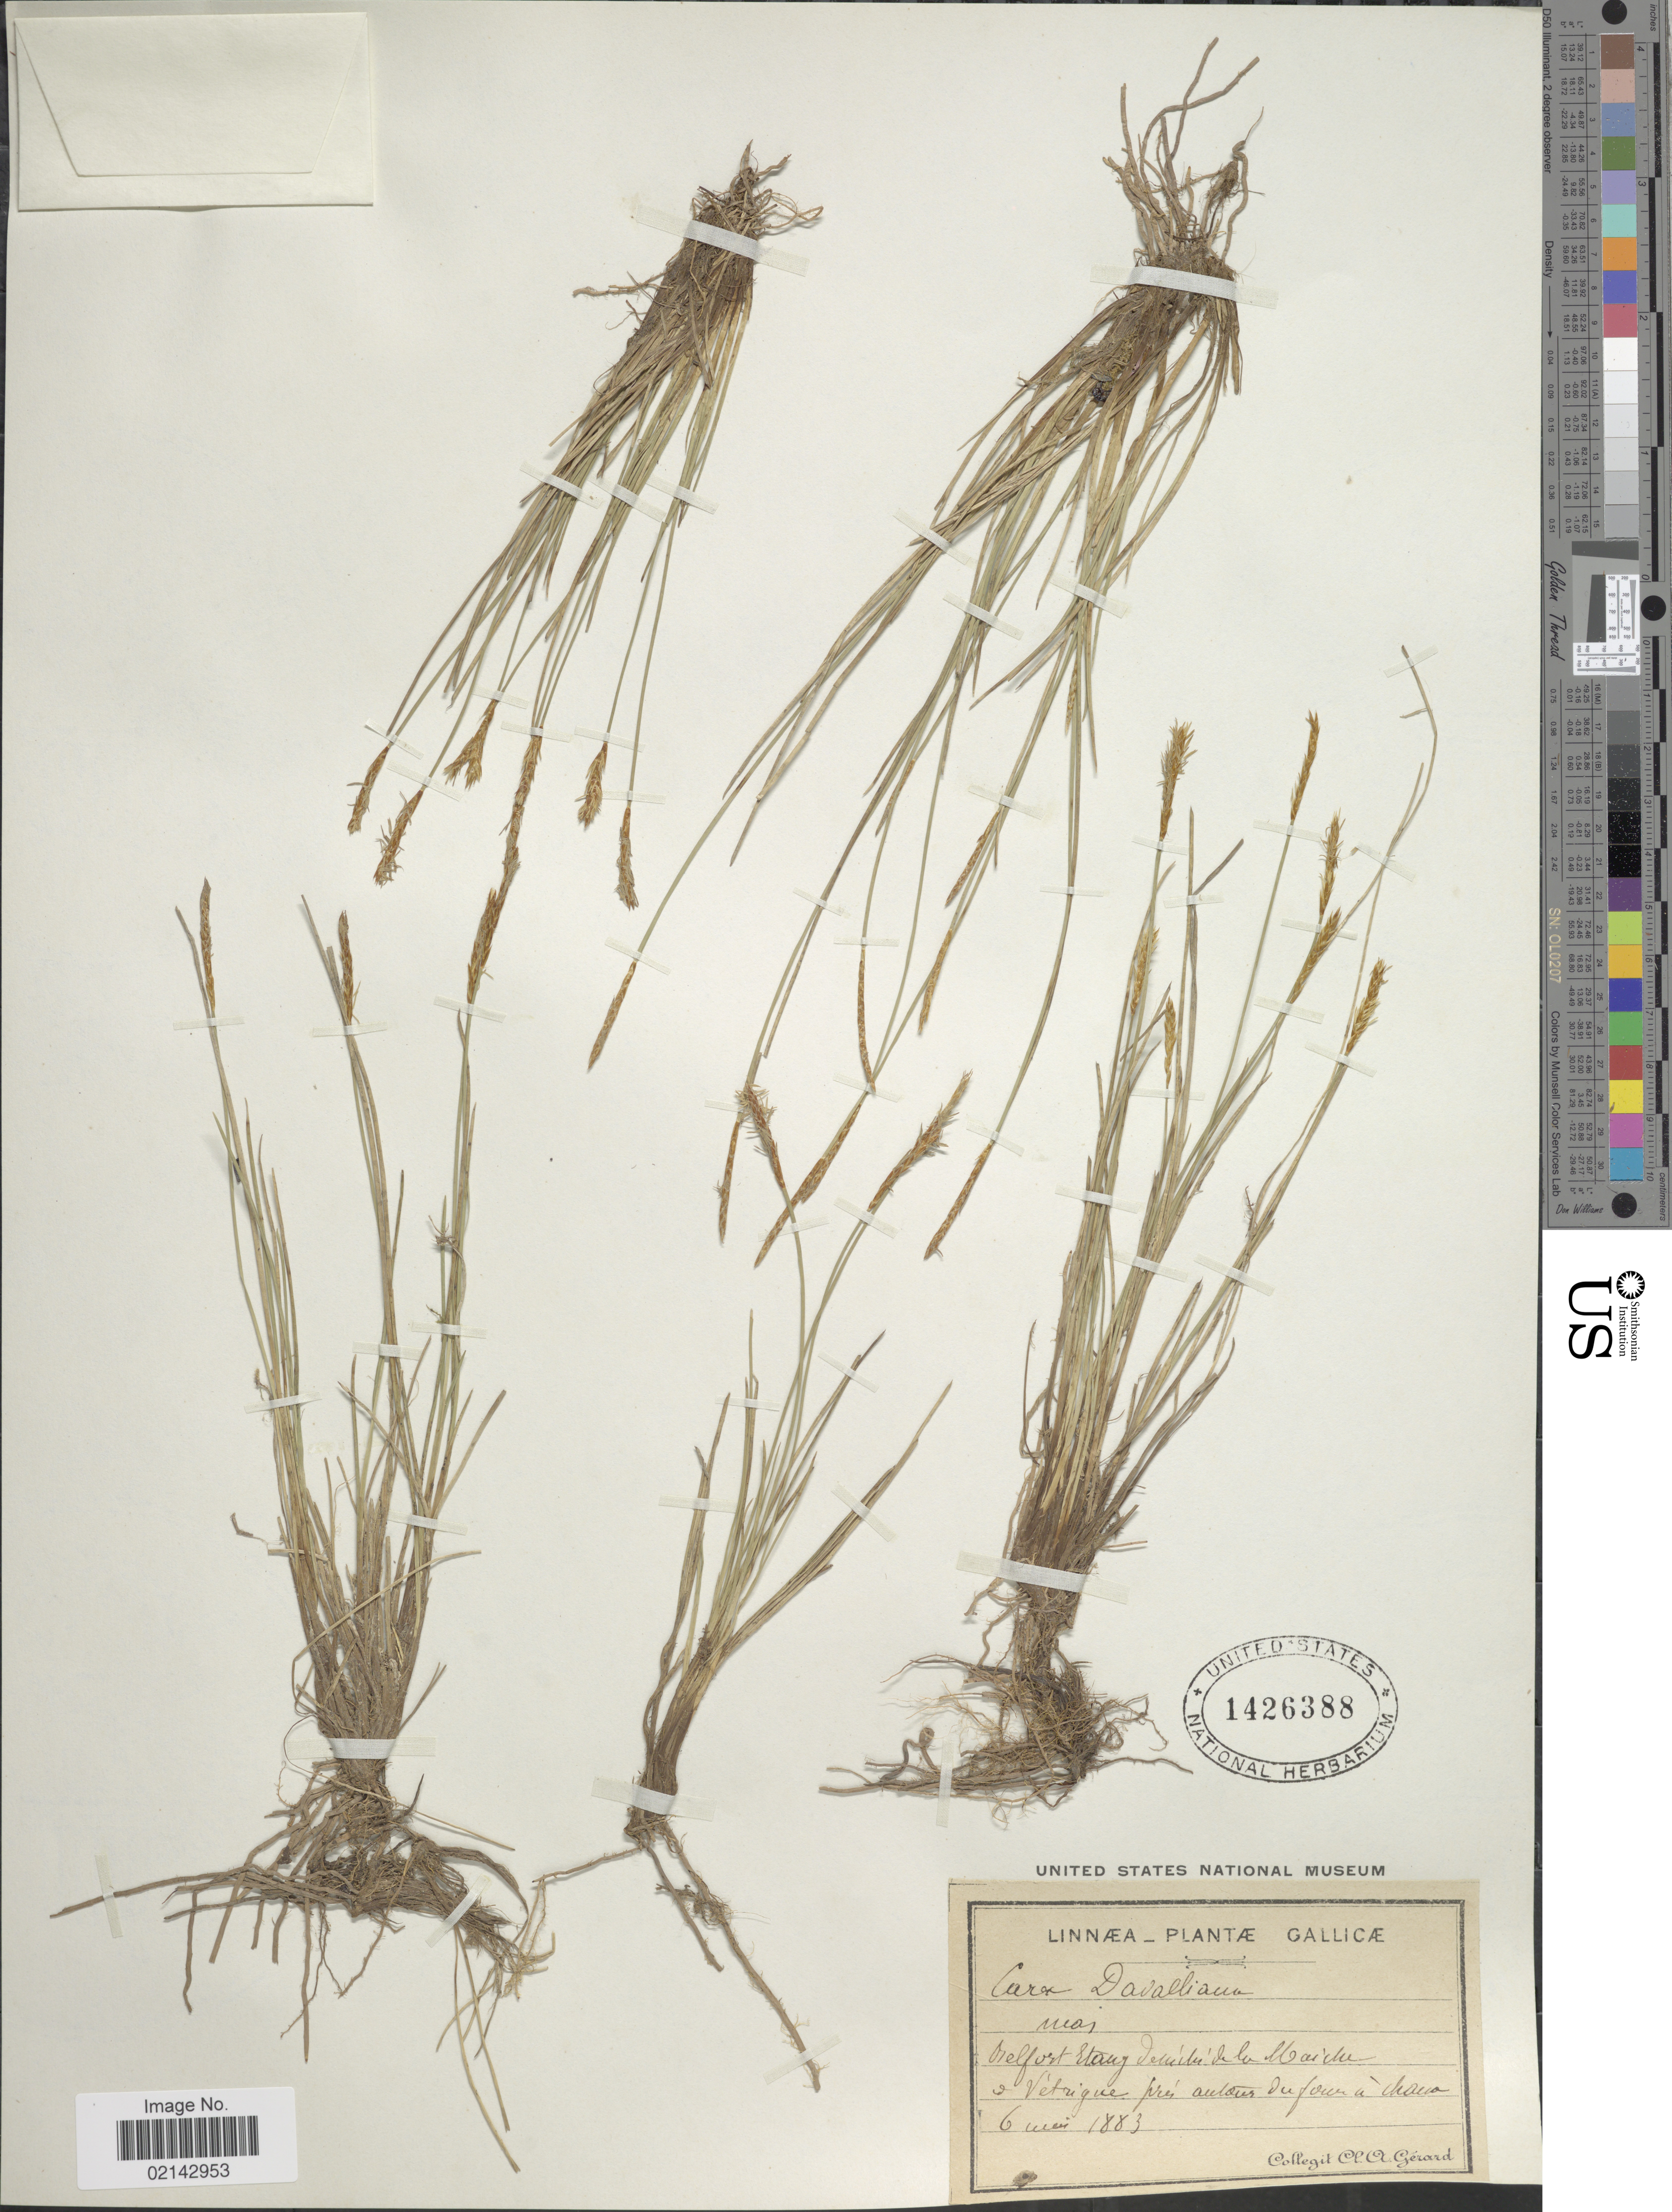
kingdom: Plantae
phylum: Tracheophyta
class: Liliopsida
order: Poales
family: Cyperaceae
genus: Carex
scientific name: Carex davalliana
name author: Sm.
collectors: C. Gerard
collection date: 1883-05-06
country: France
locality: Gallicae, Belfort Etang declivibis de la Maiche a Vetrigue pres auteur de four a chana. [interpreted]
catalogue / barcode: US 1426388